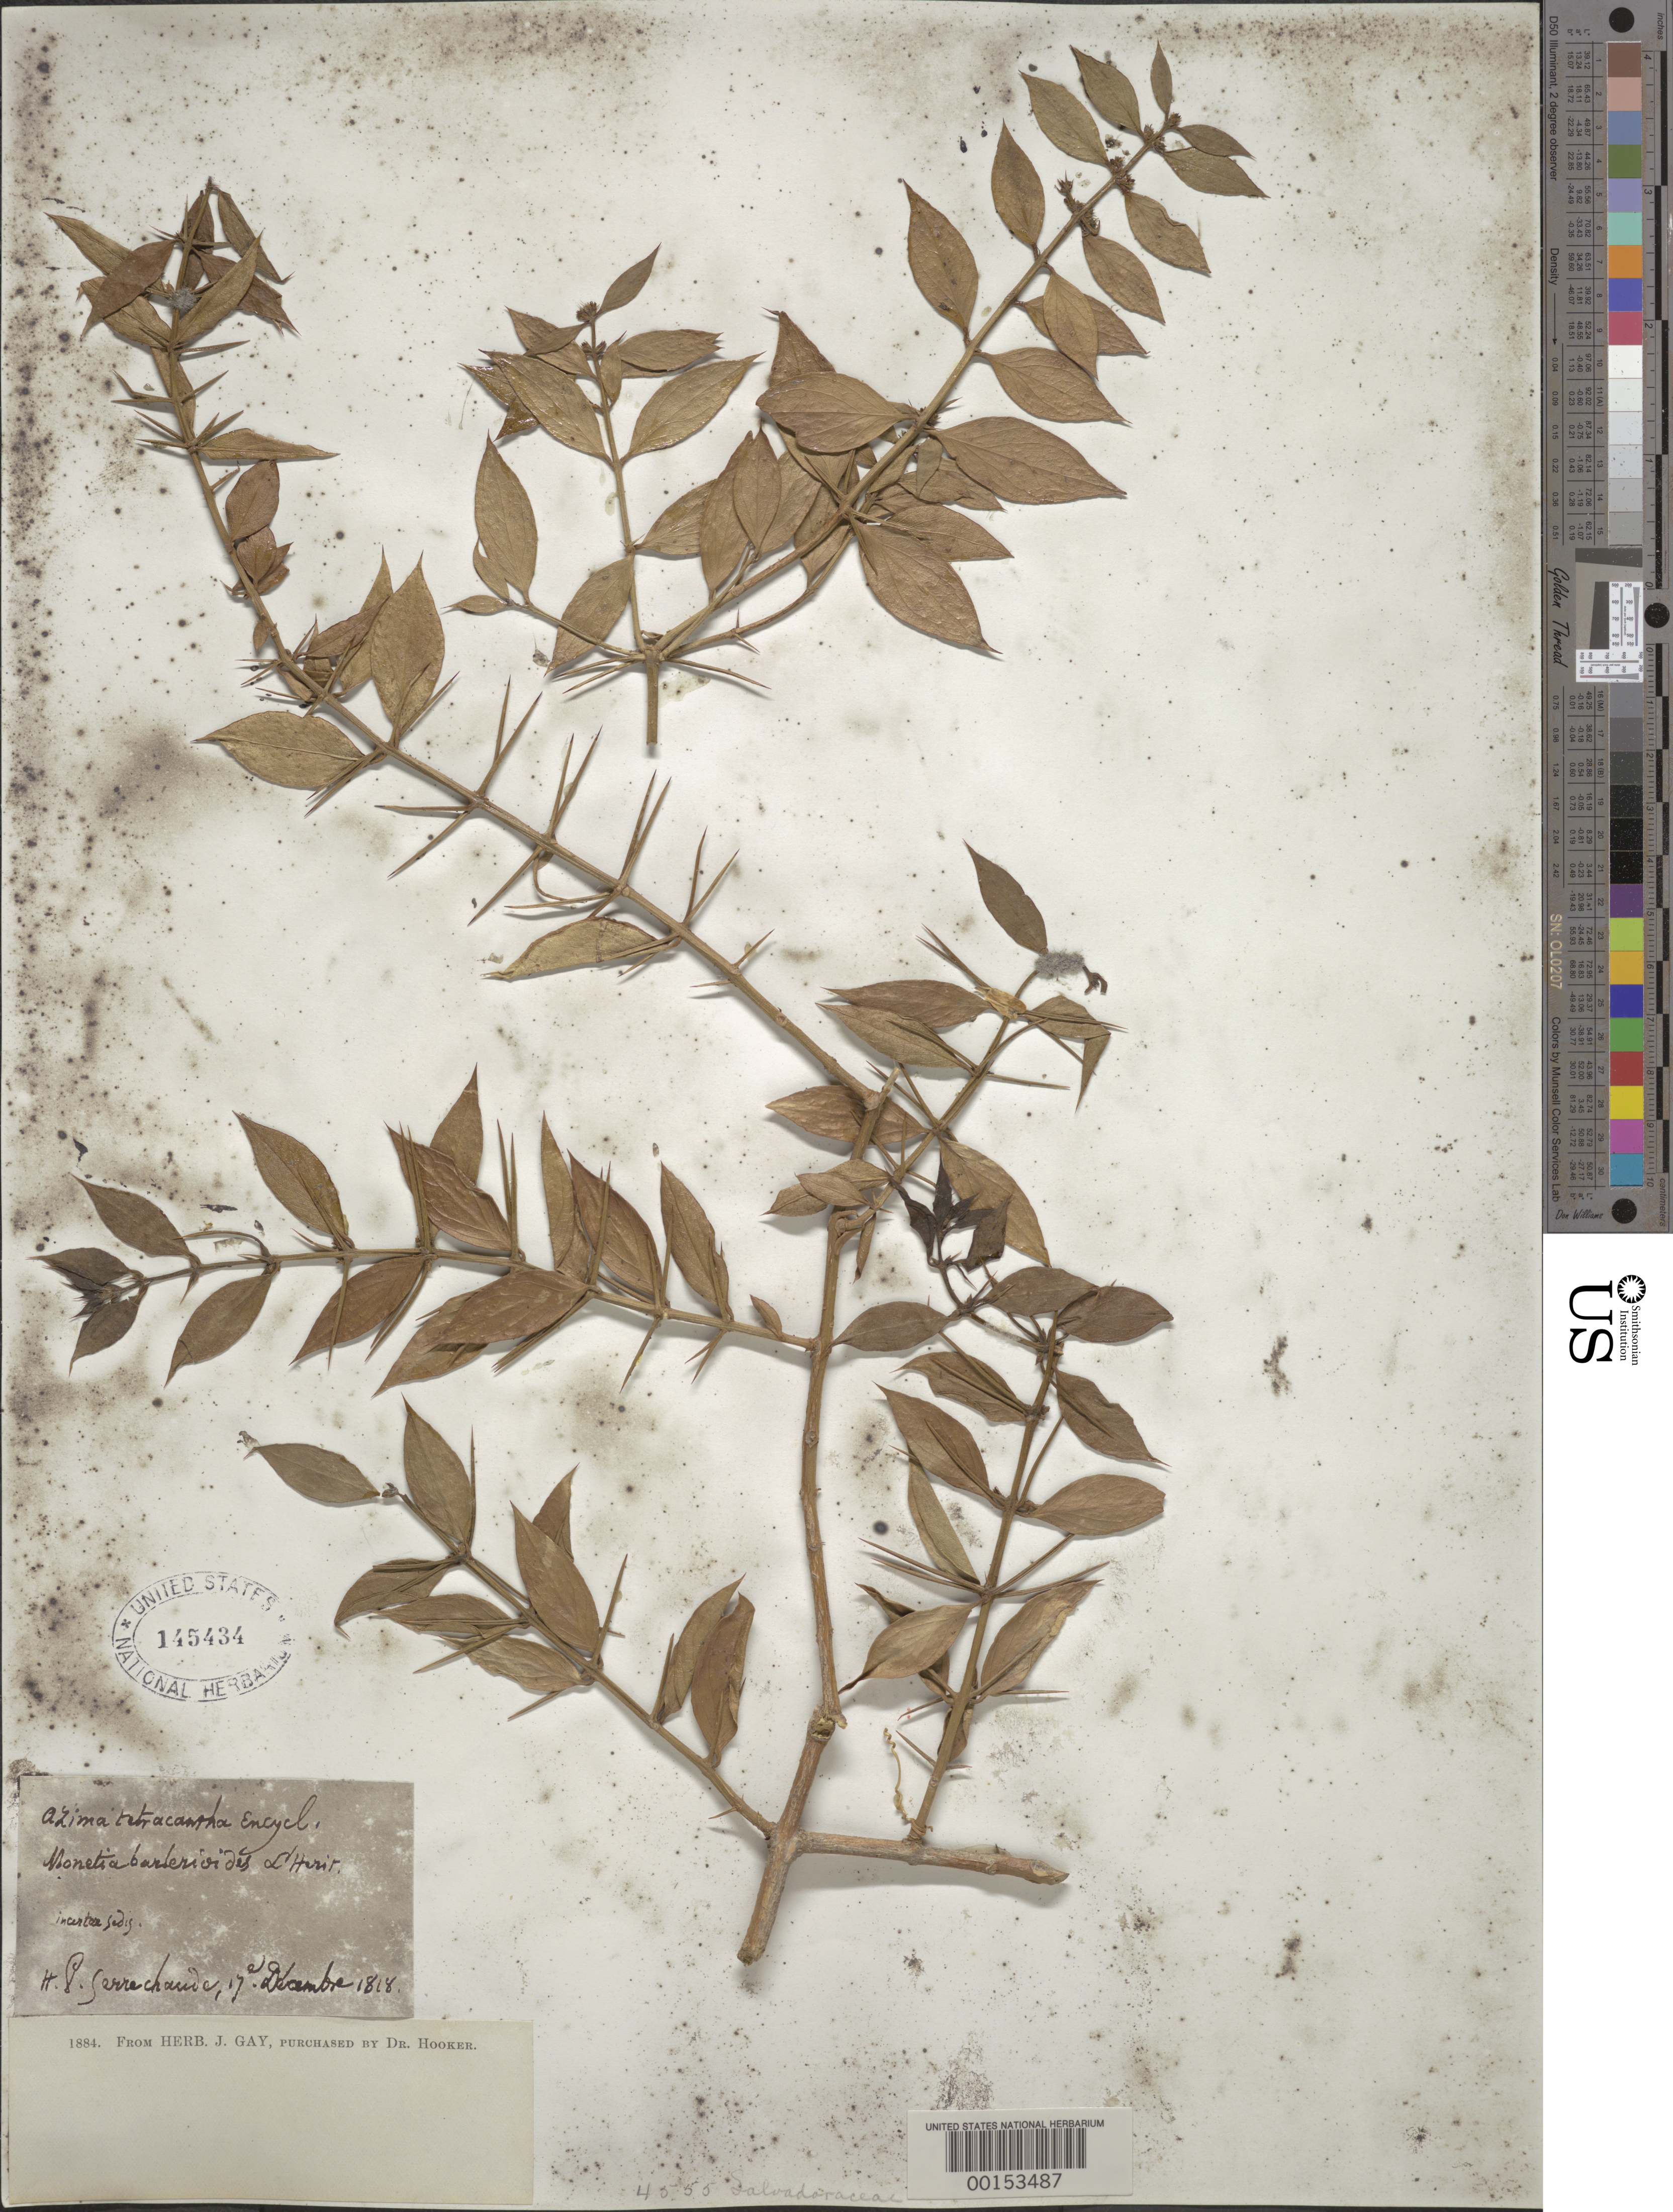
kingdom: Plantae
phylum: Tracheophyta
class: Magnoliopsida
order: Brassicales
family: Salvadoraceae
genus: Azima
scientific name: Azima tetracantha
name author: Lam.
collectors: H. Serrechaude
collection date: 1818-12-17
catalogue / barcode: US 145434